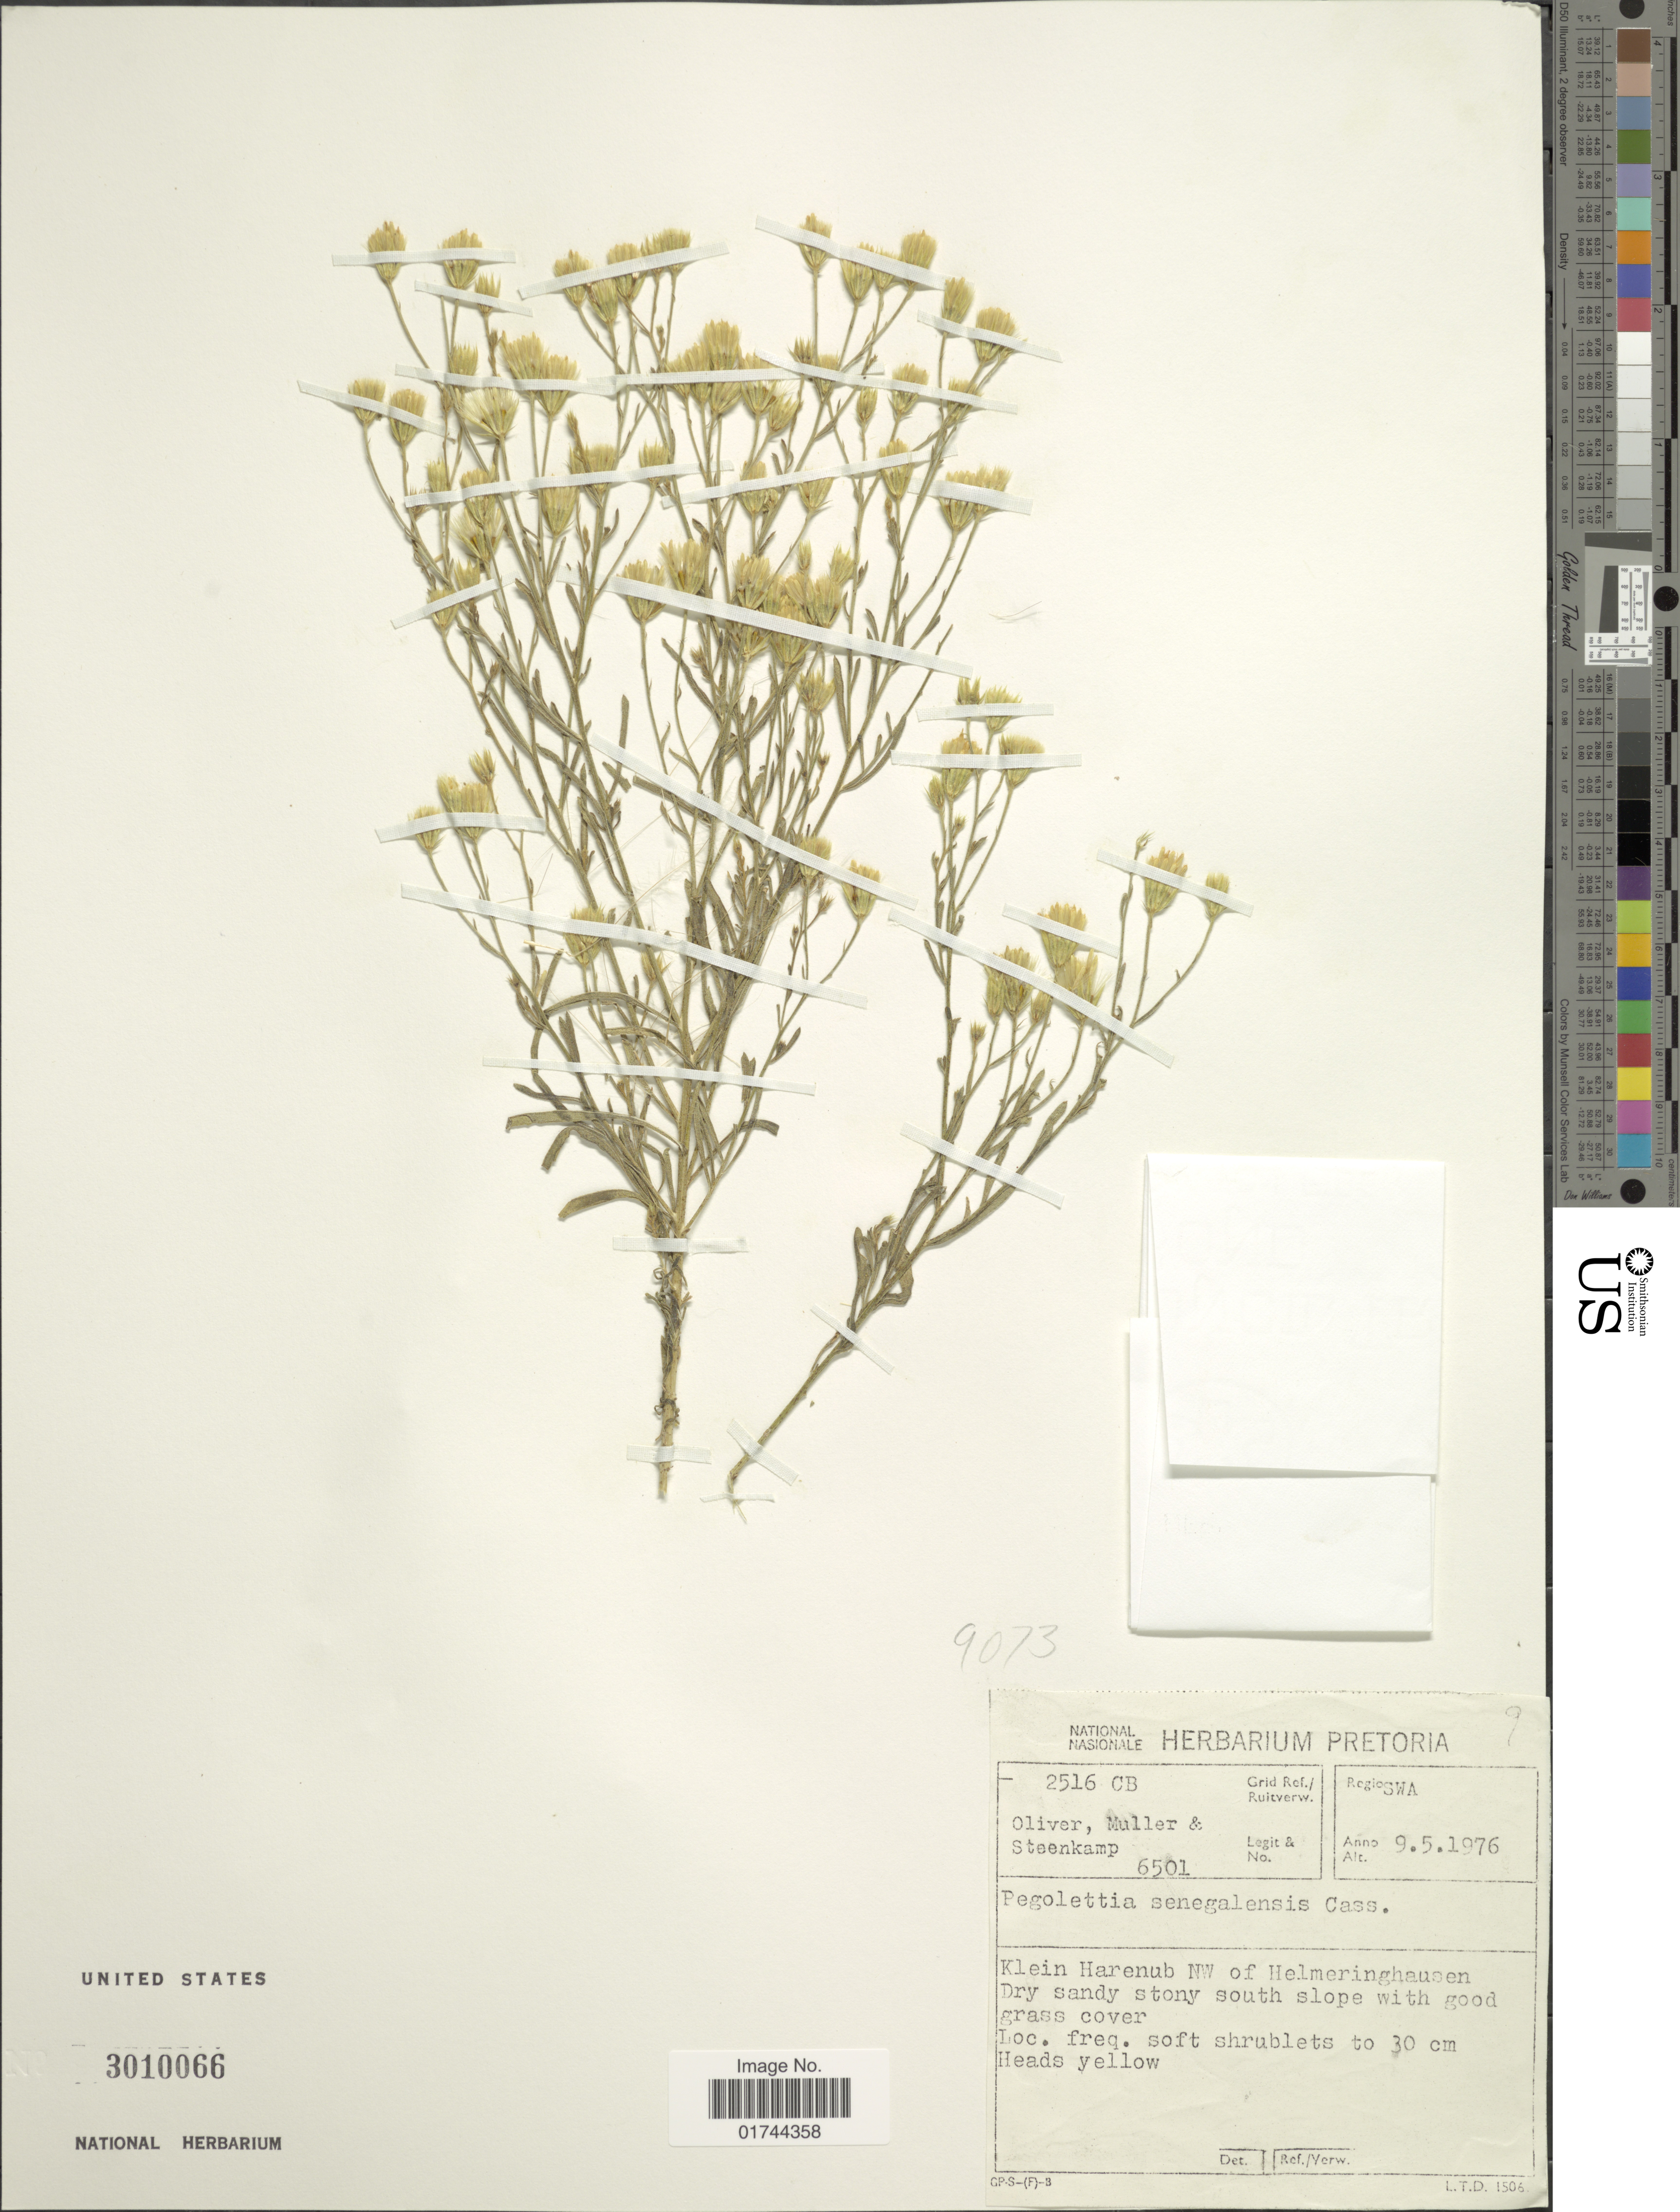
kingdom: Plantae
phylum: Tracheophyta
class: Magnoliopsida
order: Asterales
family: Asteraceae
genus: Pegolettia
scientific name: Pegolettia senegalensis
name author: Cass.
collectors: Oliver, --, -- Müller & -- Steenkamp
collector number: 6501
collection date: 1976-05-09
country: Namibia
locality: SWA, Klein Harenub NW of Helmeringhausen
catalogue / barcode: US 3010066